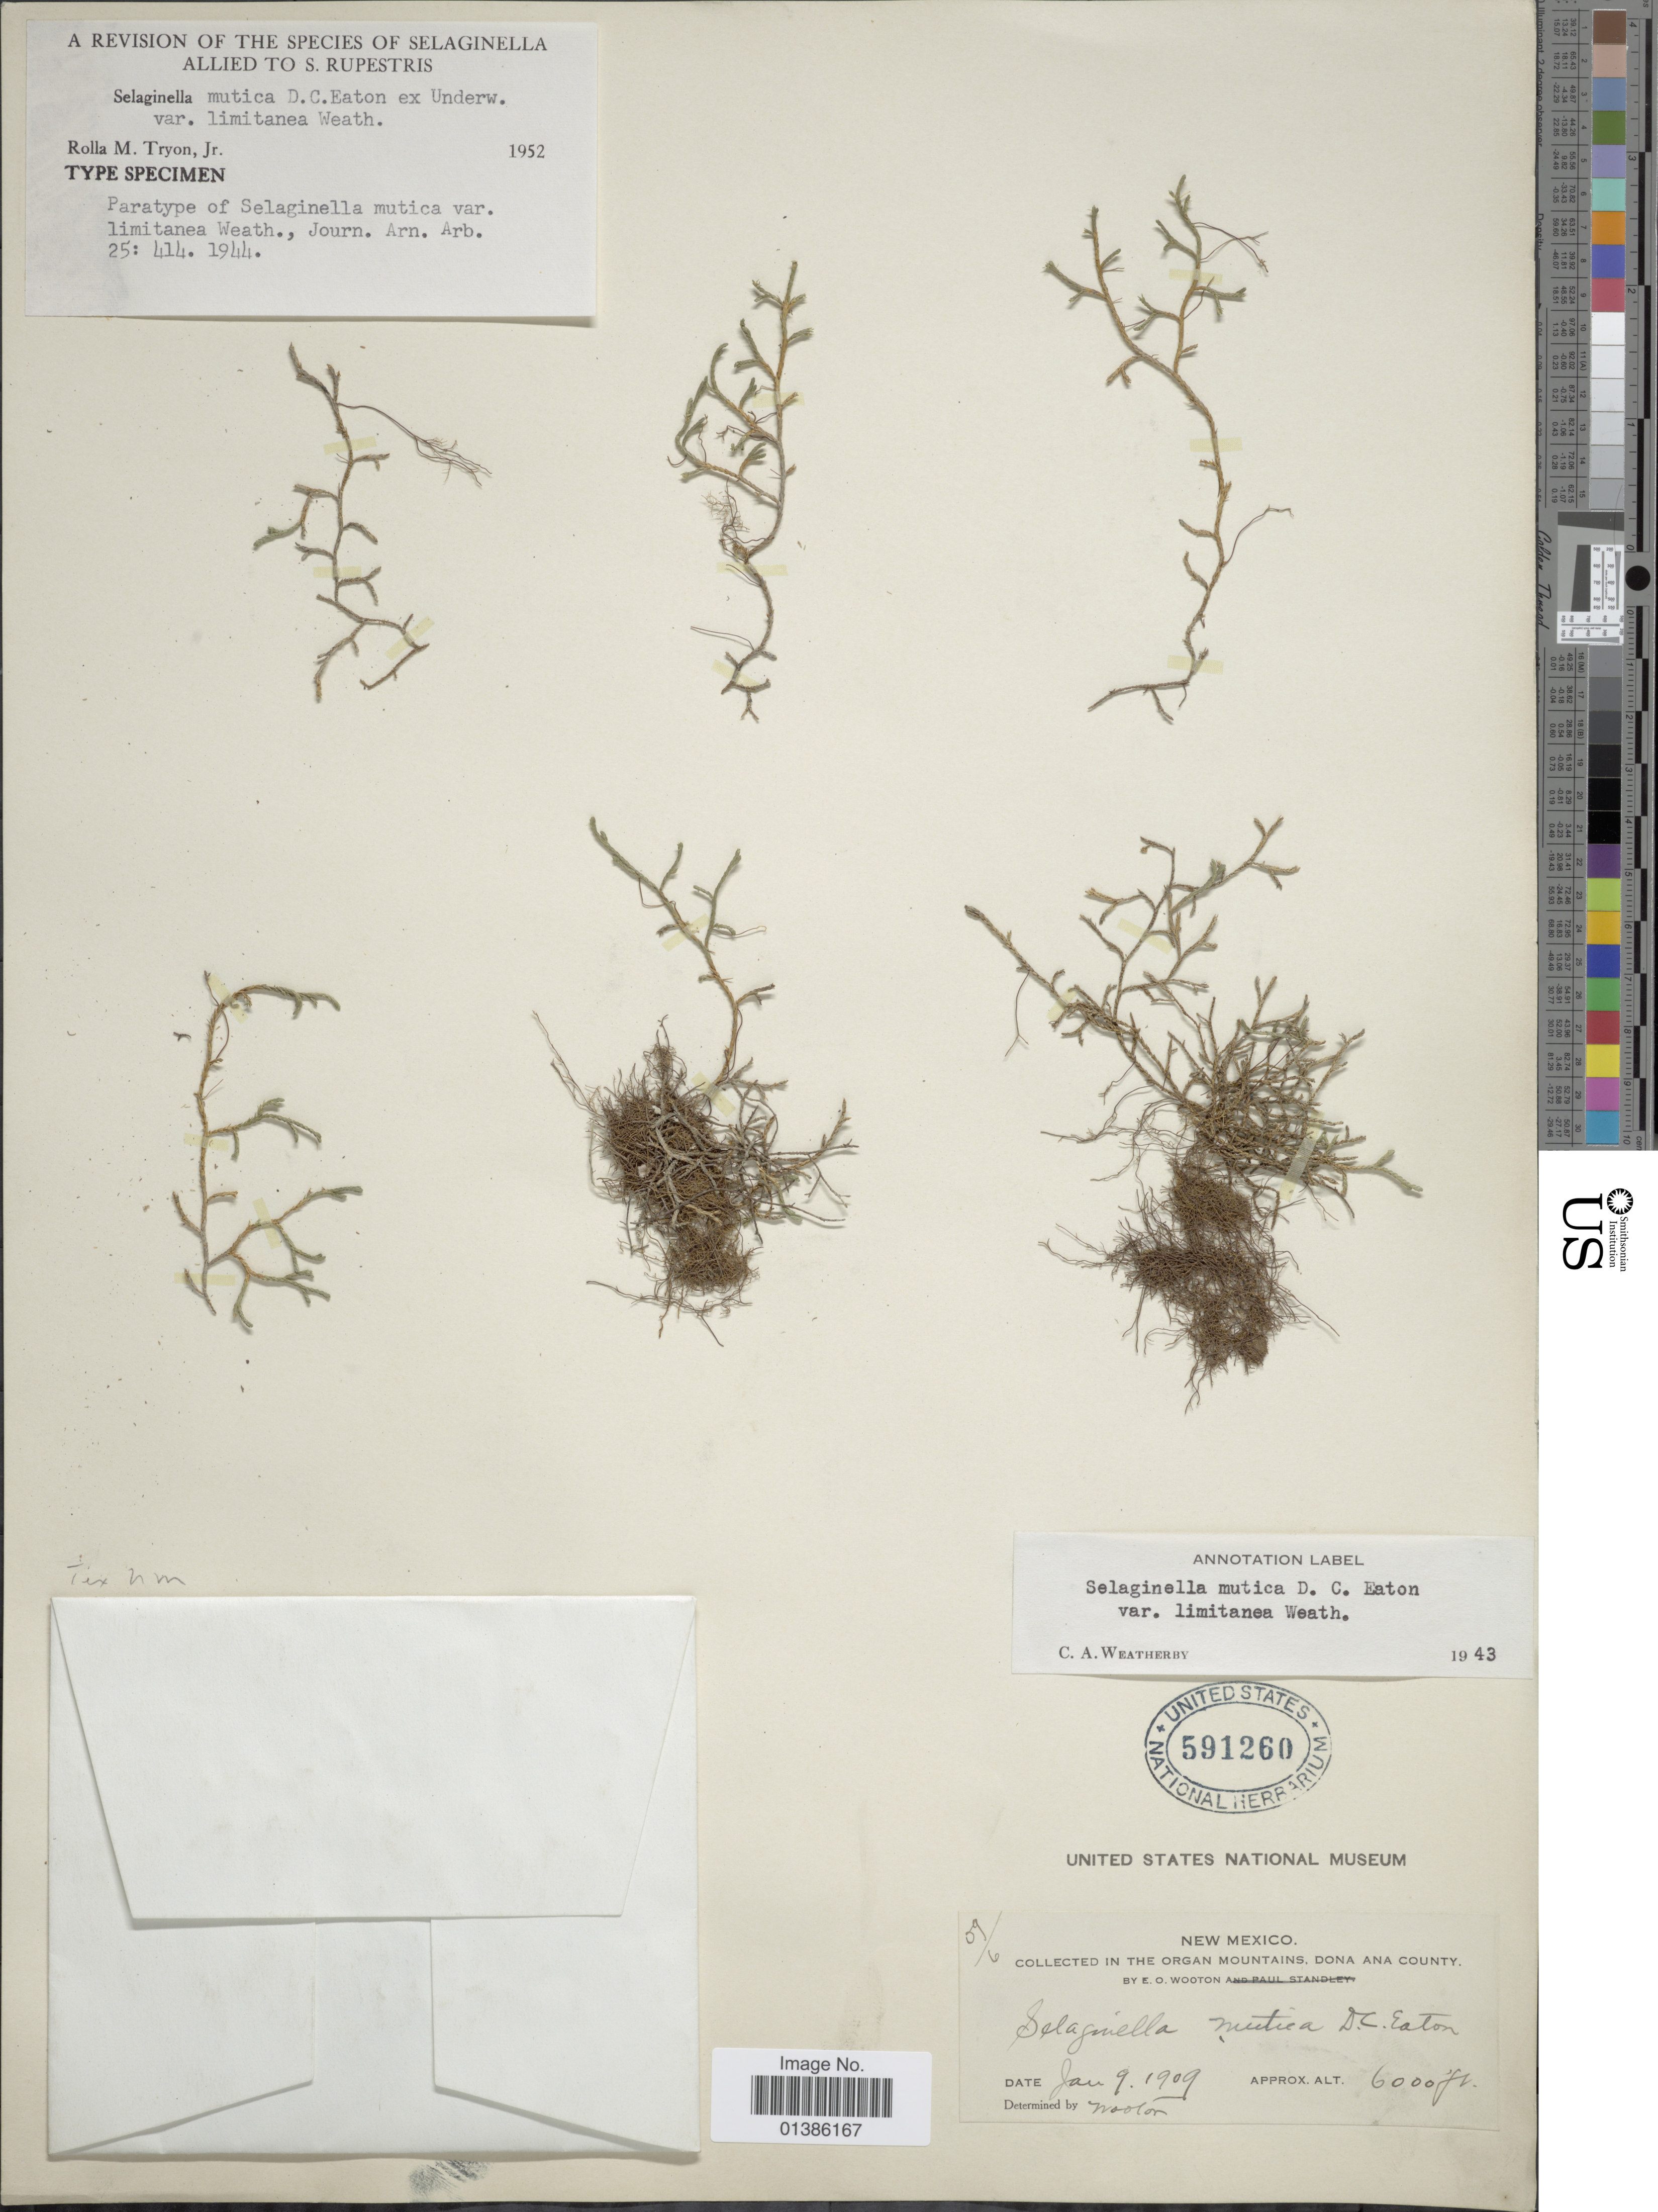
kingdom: Plantae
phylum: Tracheophyta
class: Lycopodiopsida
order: Selaginellales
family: Selaginellaceae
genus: Selaginella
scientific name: Selaginella mutica var. limitanea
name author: Weath.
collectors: E. O. Wooton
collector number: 59/6 *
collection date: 1909-01-09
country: United States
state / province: New Mexico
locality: Collected in the Organ Mountains, Dona Ana County.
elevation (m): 1829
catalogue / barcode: US 591260